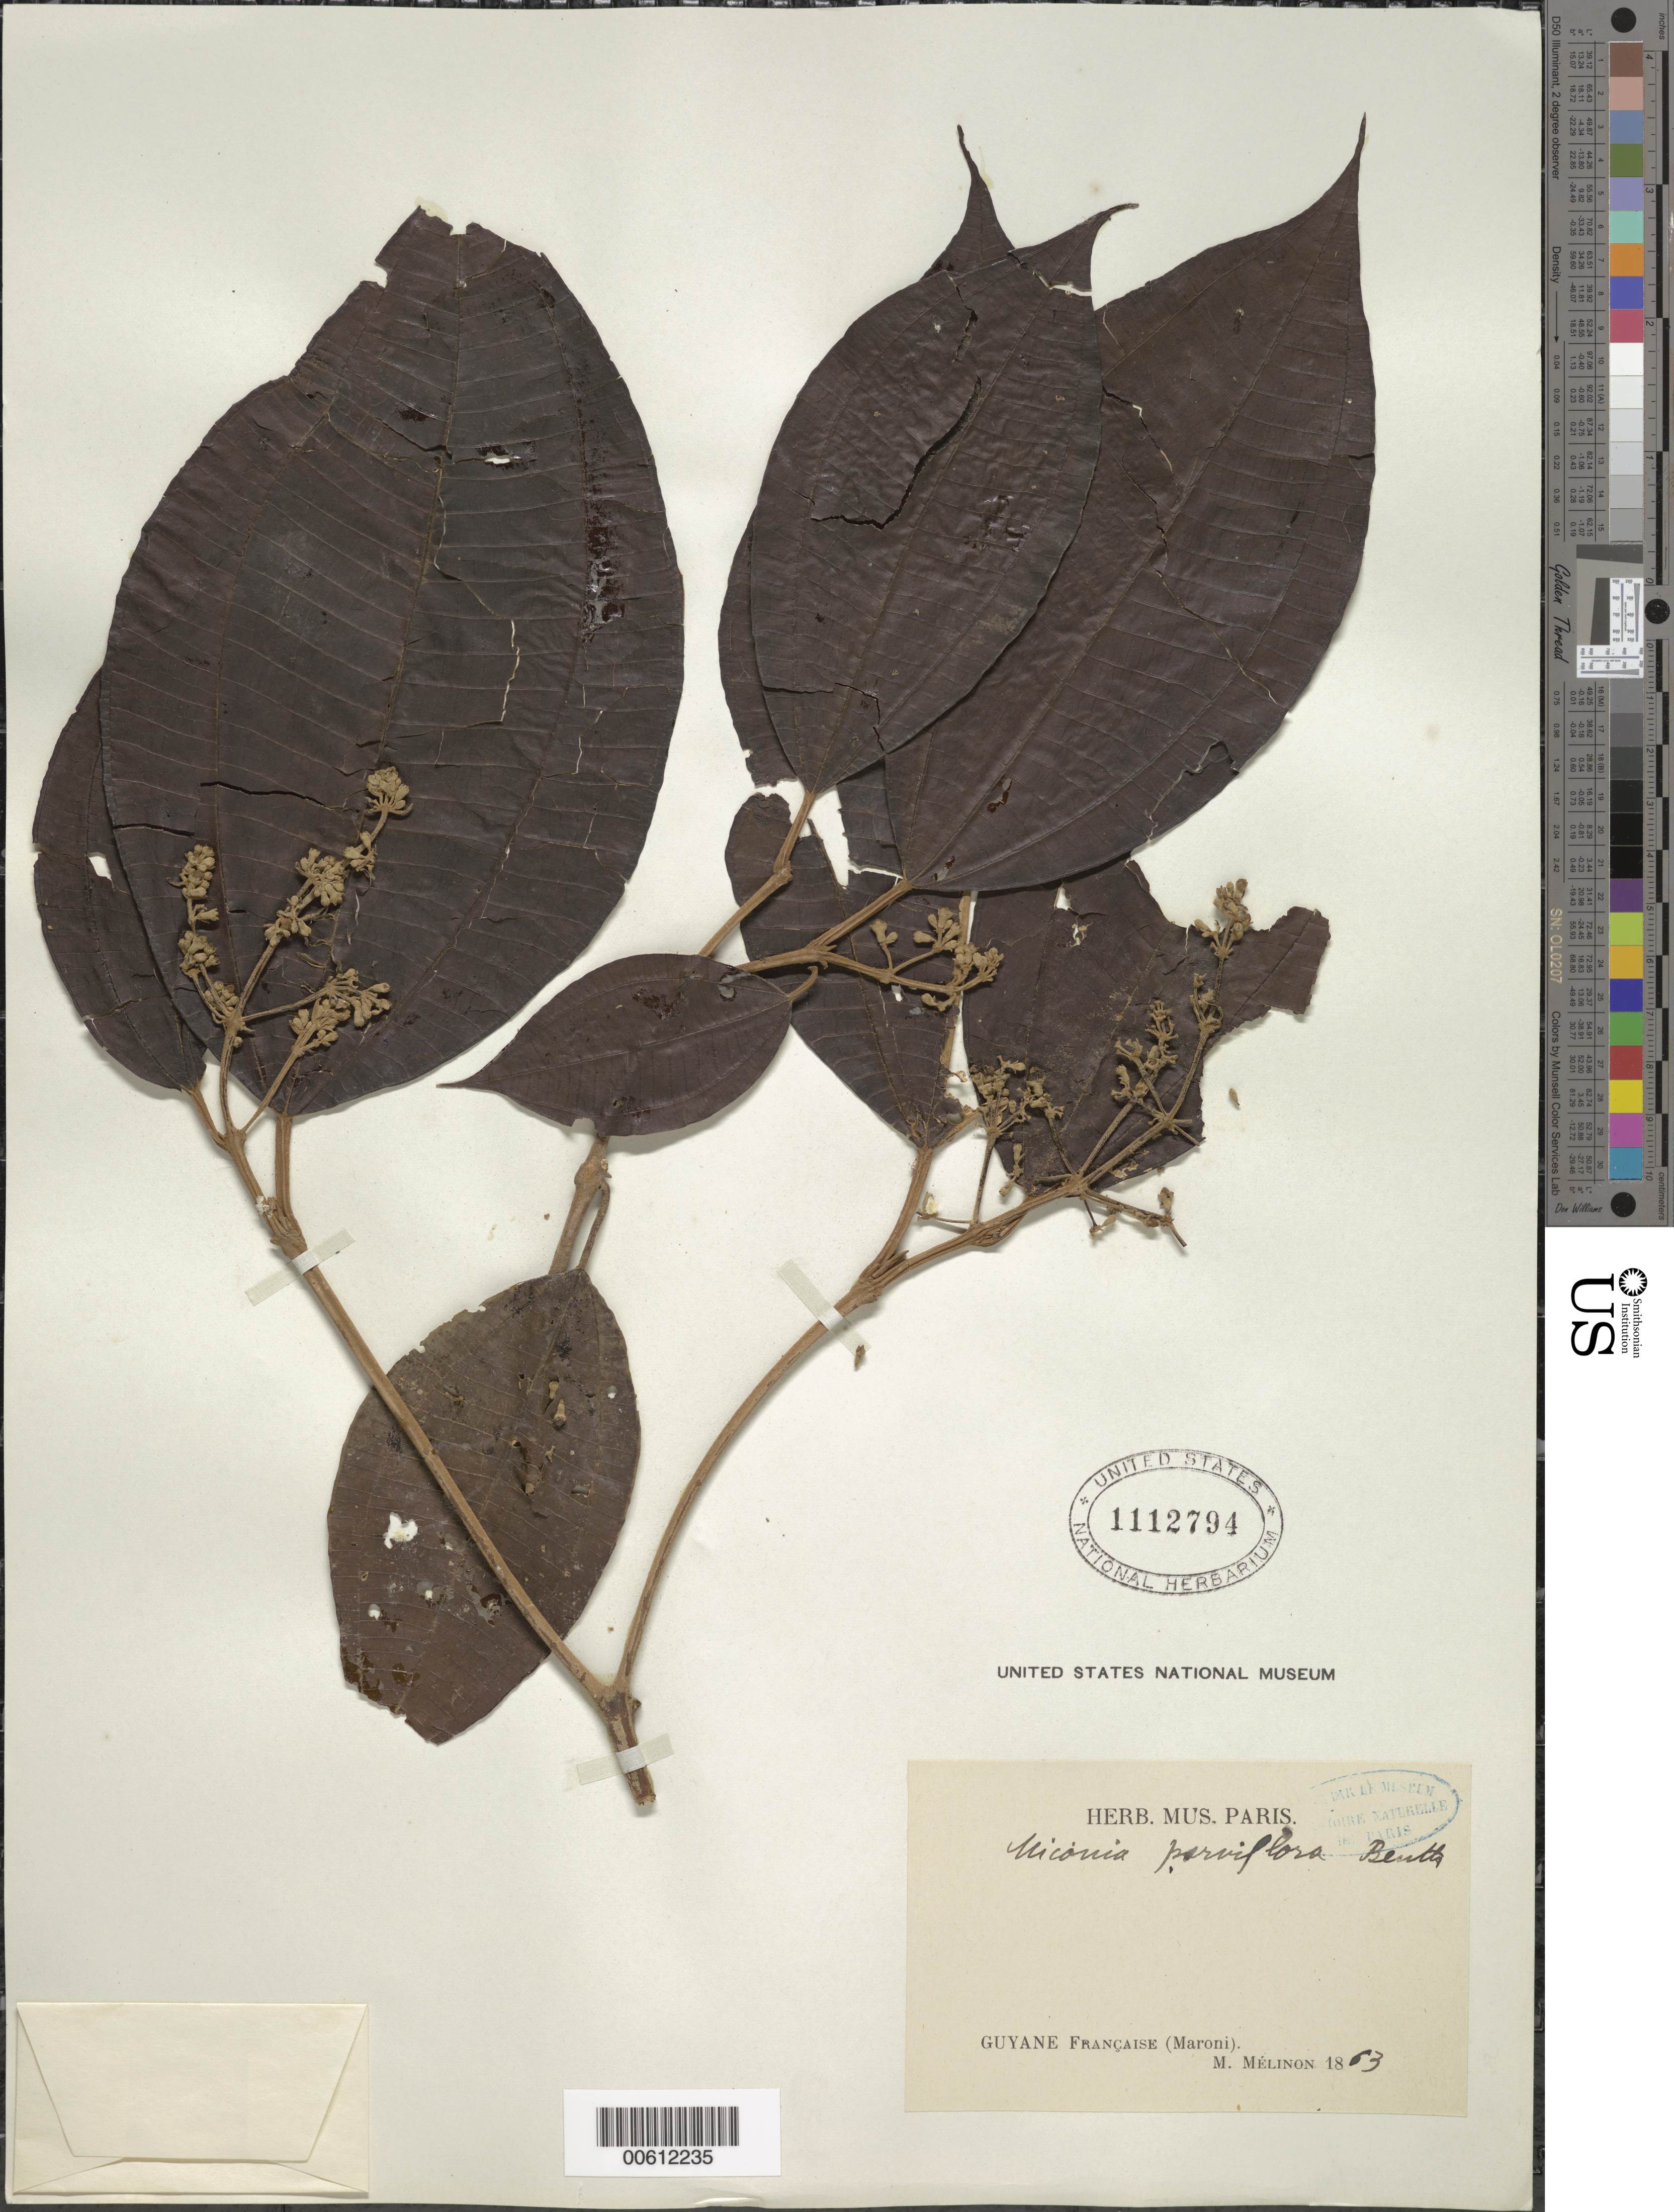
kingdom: Plantae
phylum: Tracheophyta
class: Magnoliopsida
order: Myrtales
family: Melastomataceae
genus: Miconia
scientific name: Miconia pubipetala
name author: Miq.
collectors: E. Mélinon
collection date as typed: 1863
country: French Guiana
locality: Maroni R.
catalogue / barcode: US 1112794